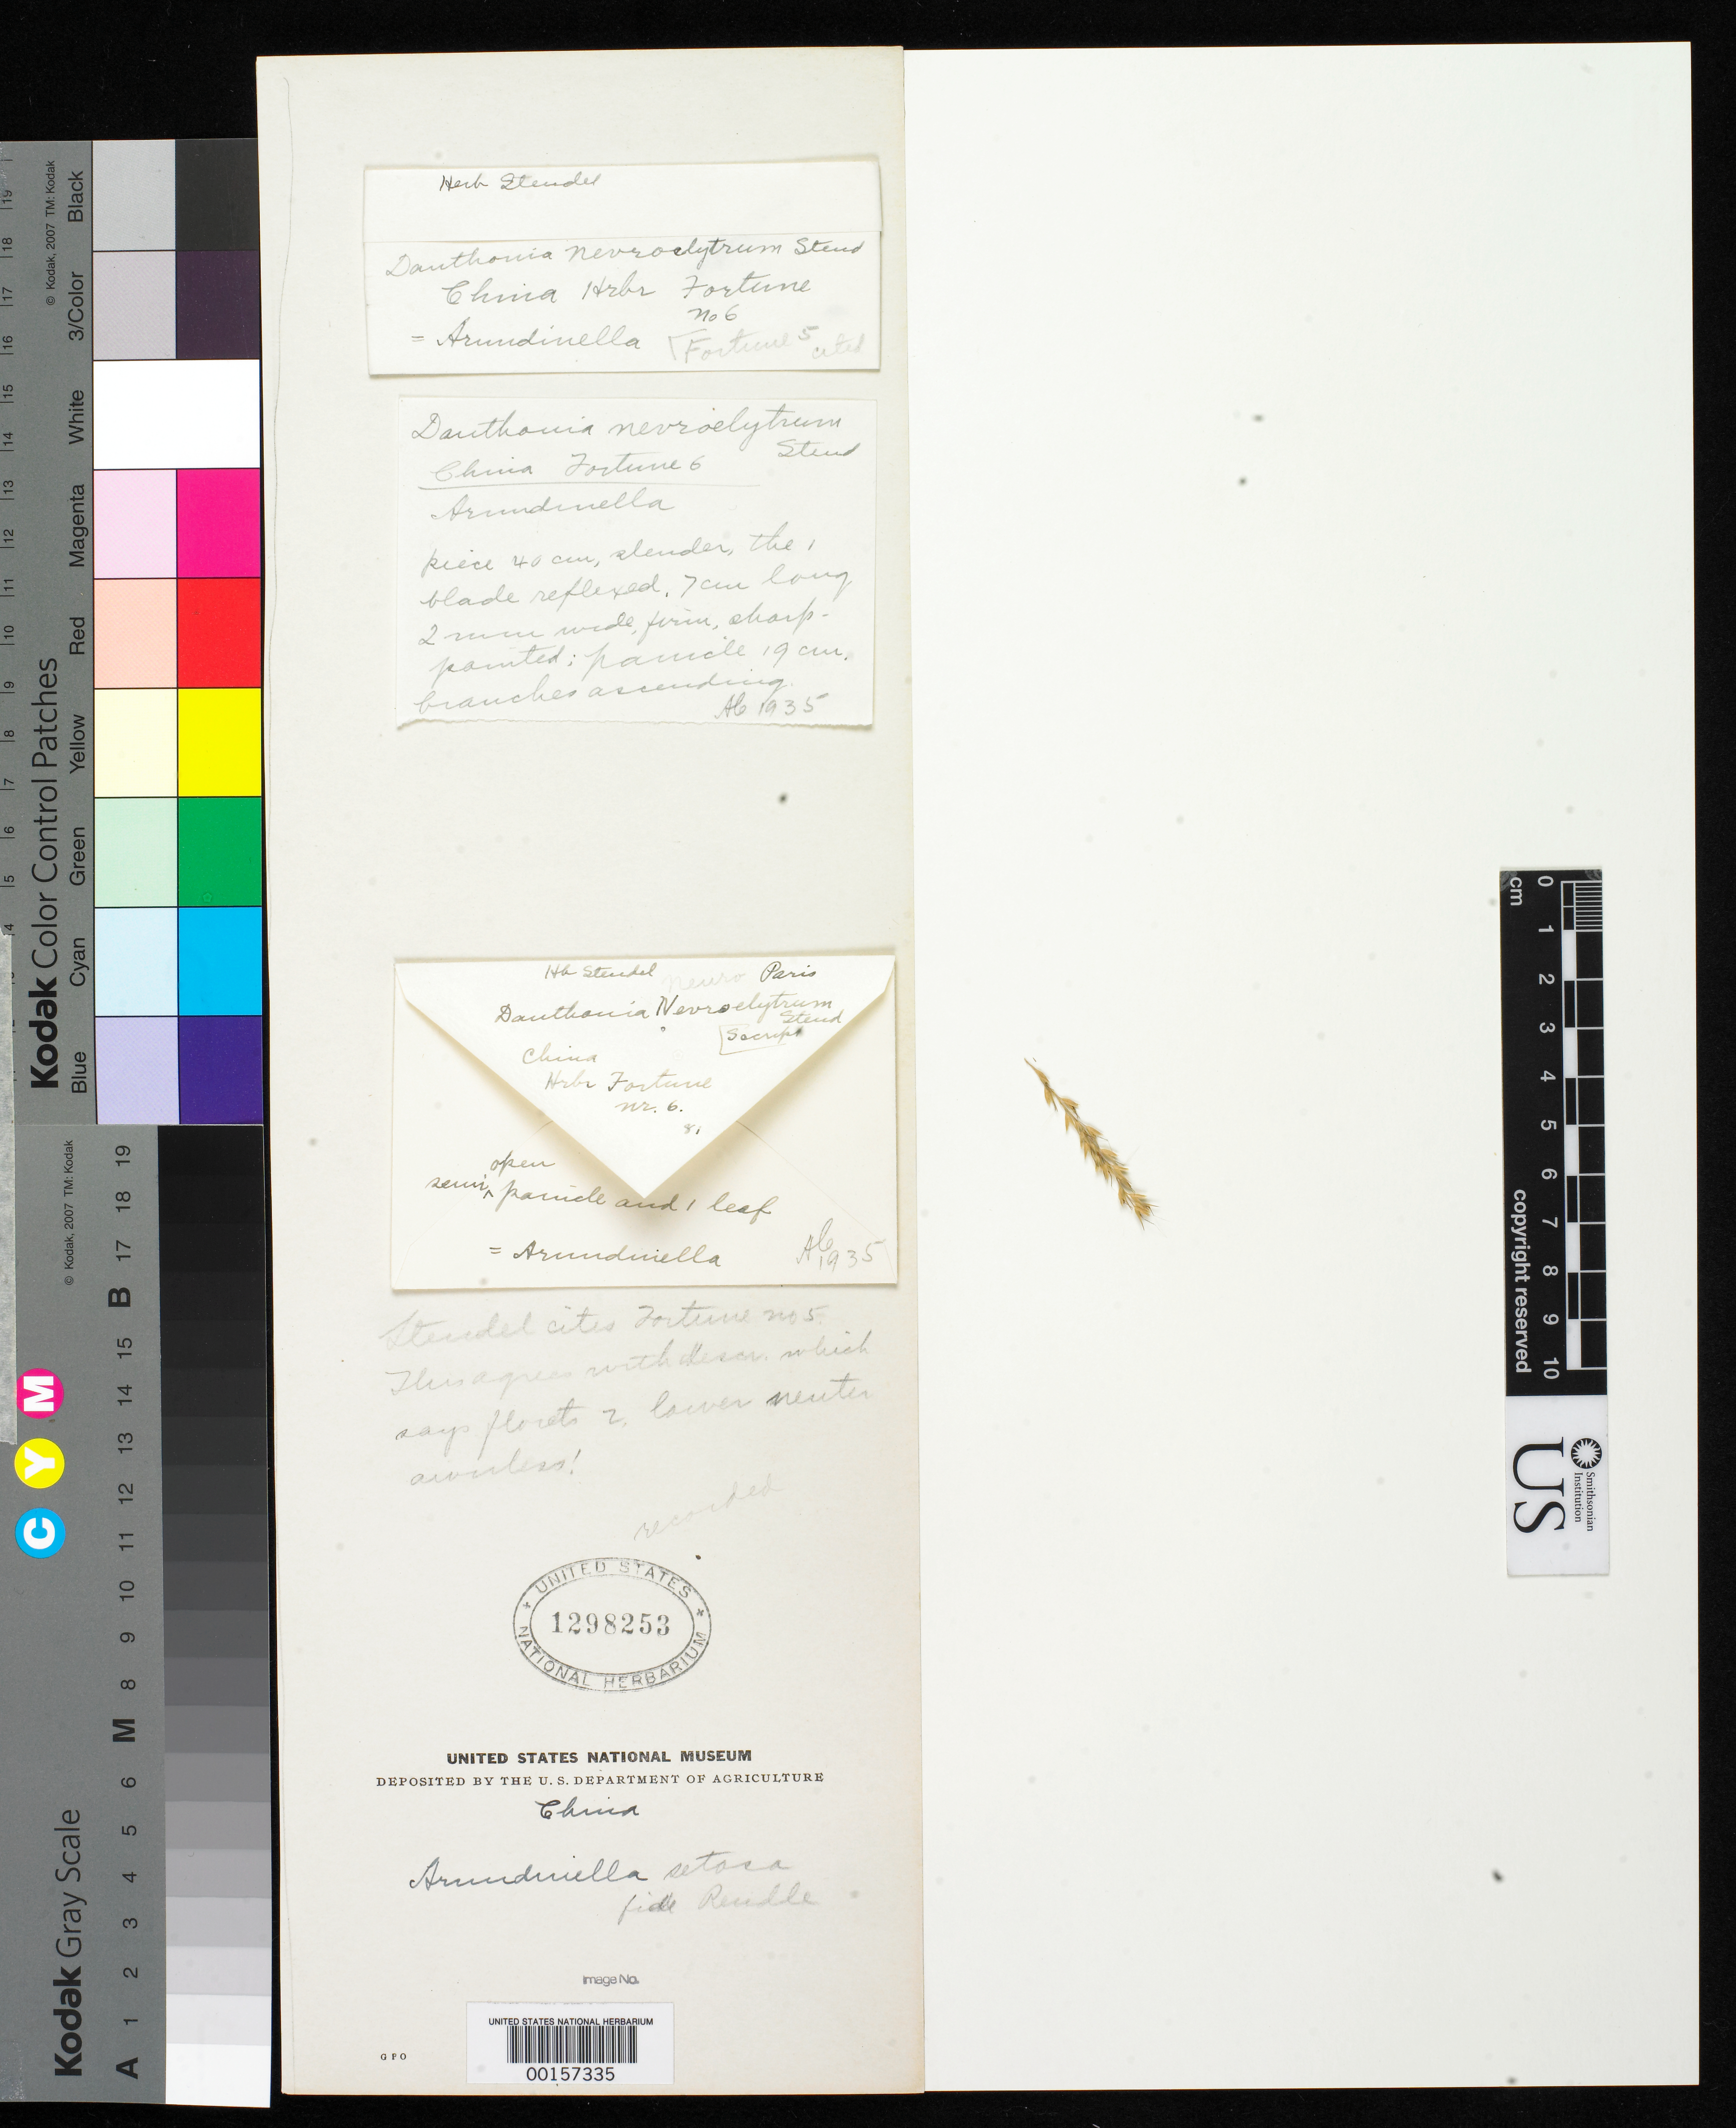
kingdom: Plantae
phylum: Tracheophyta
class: Liliopsida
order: Poales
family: Poaceae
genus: Danthonia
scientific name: Danthonia neuroelytrum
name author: Steud.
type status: Type Fragment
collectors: ex herb. Forster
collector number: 5 (6)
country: China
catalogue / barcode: US 1298253